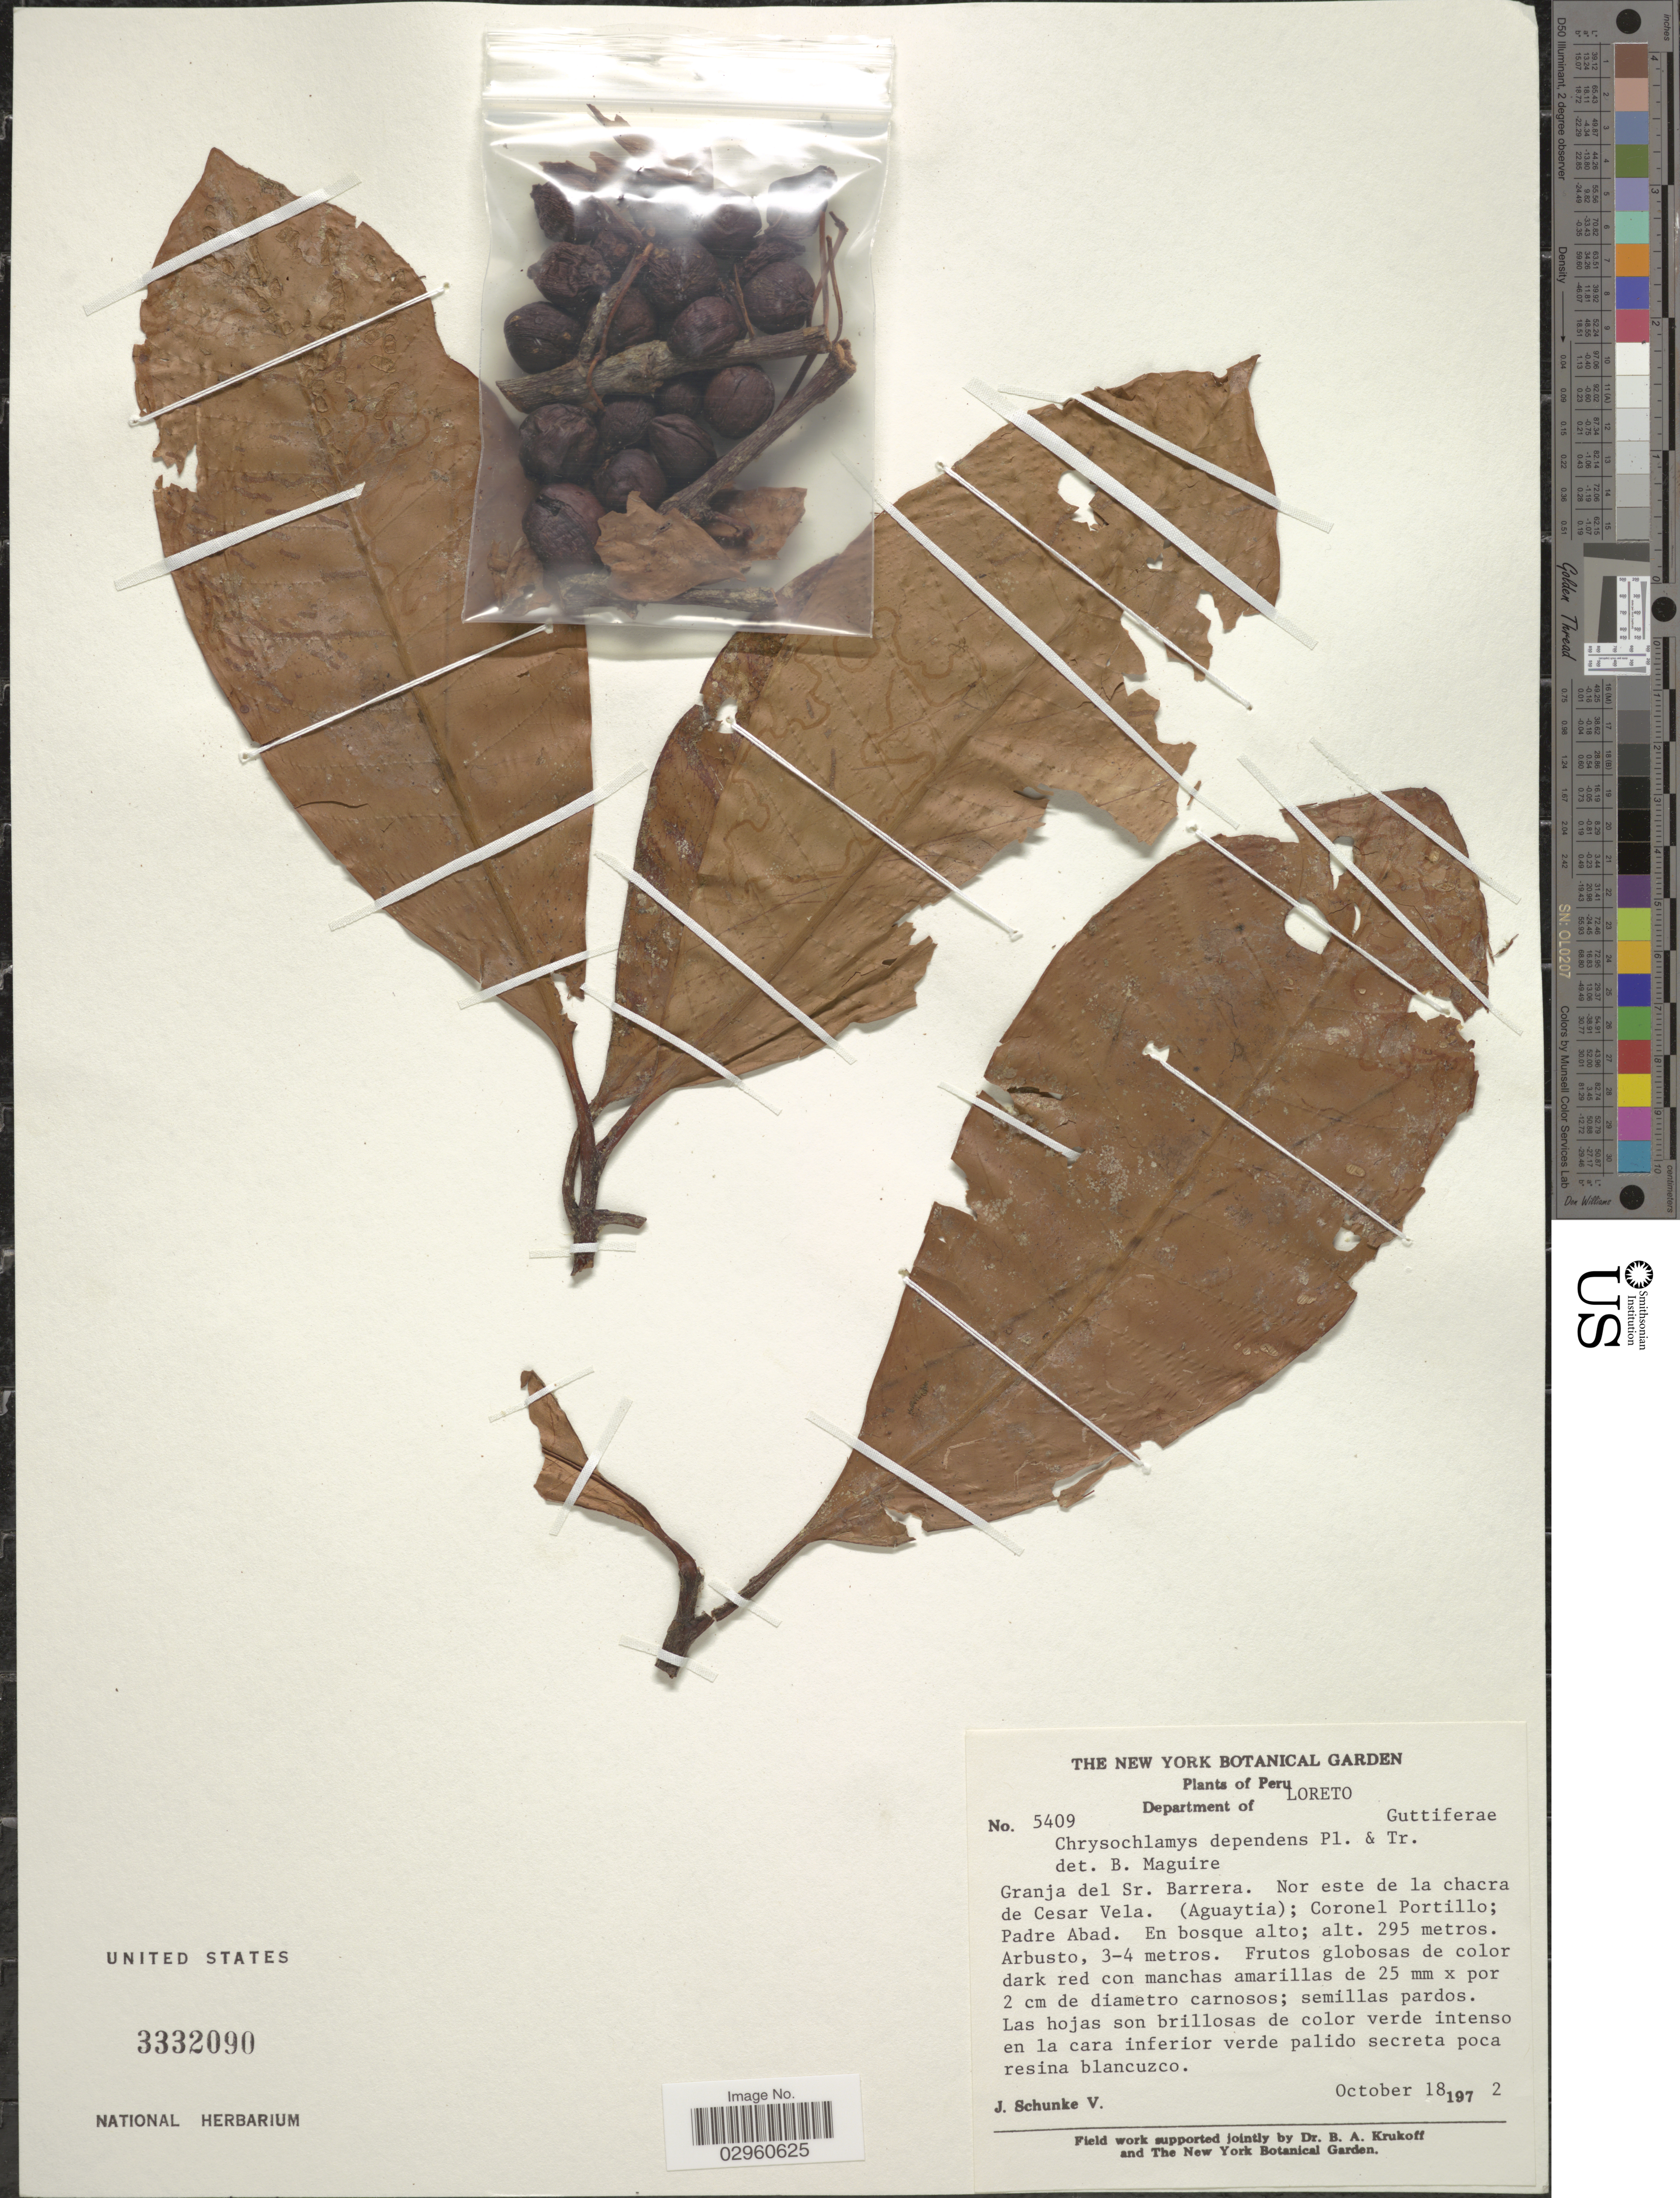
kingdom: Plantae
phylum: Tracheophyta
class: Magnoliopsida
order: Malpighiales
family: Clusiaceae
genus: Chrysochlamys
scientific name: Chrysochlamys dependens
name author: Planch. & Triana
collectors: J. Schunke Vigo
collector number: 5409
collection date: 1972-10-18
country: Peru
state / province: Loreto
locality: Department of Loreto. Granja del Sr. Barrera. Nor este de la chacra de Cesar Vela. (Aguaytia); Coronel Portillo; Padre Abad.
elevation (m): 295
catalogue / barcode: US 3332090